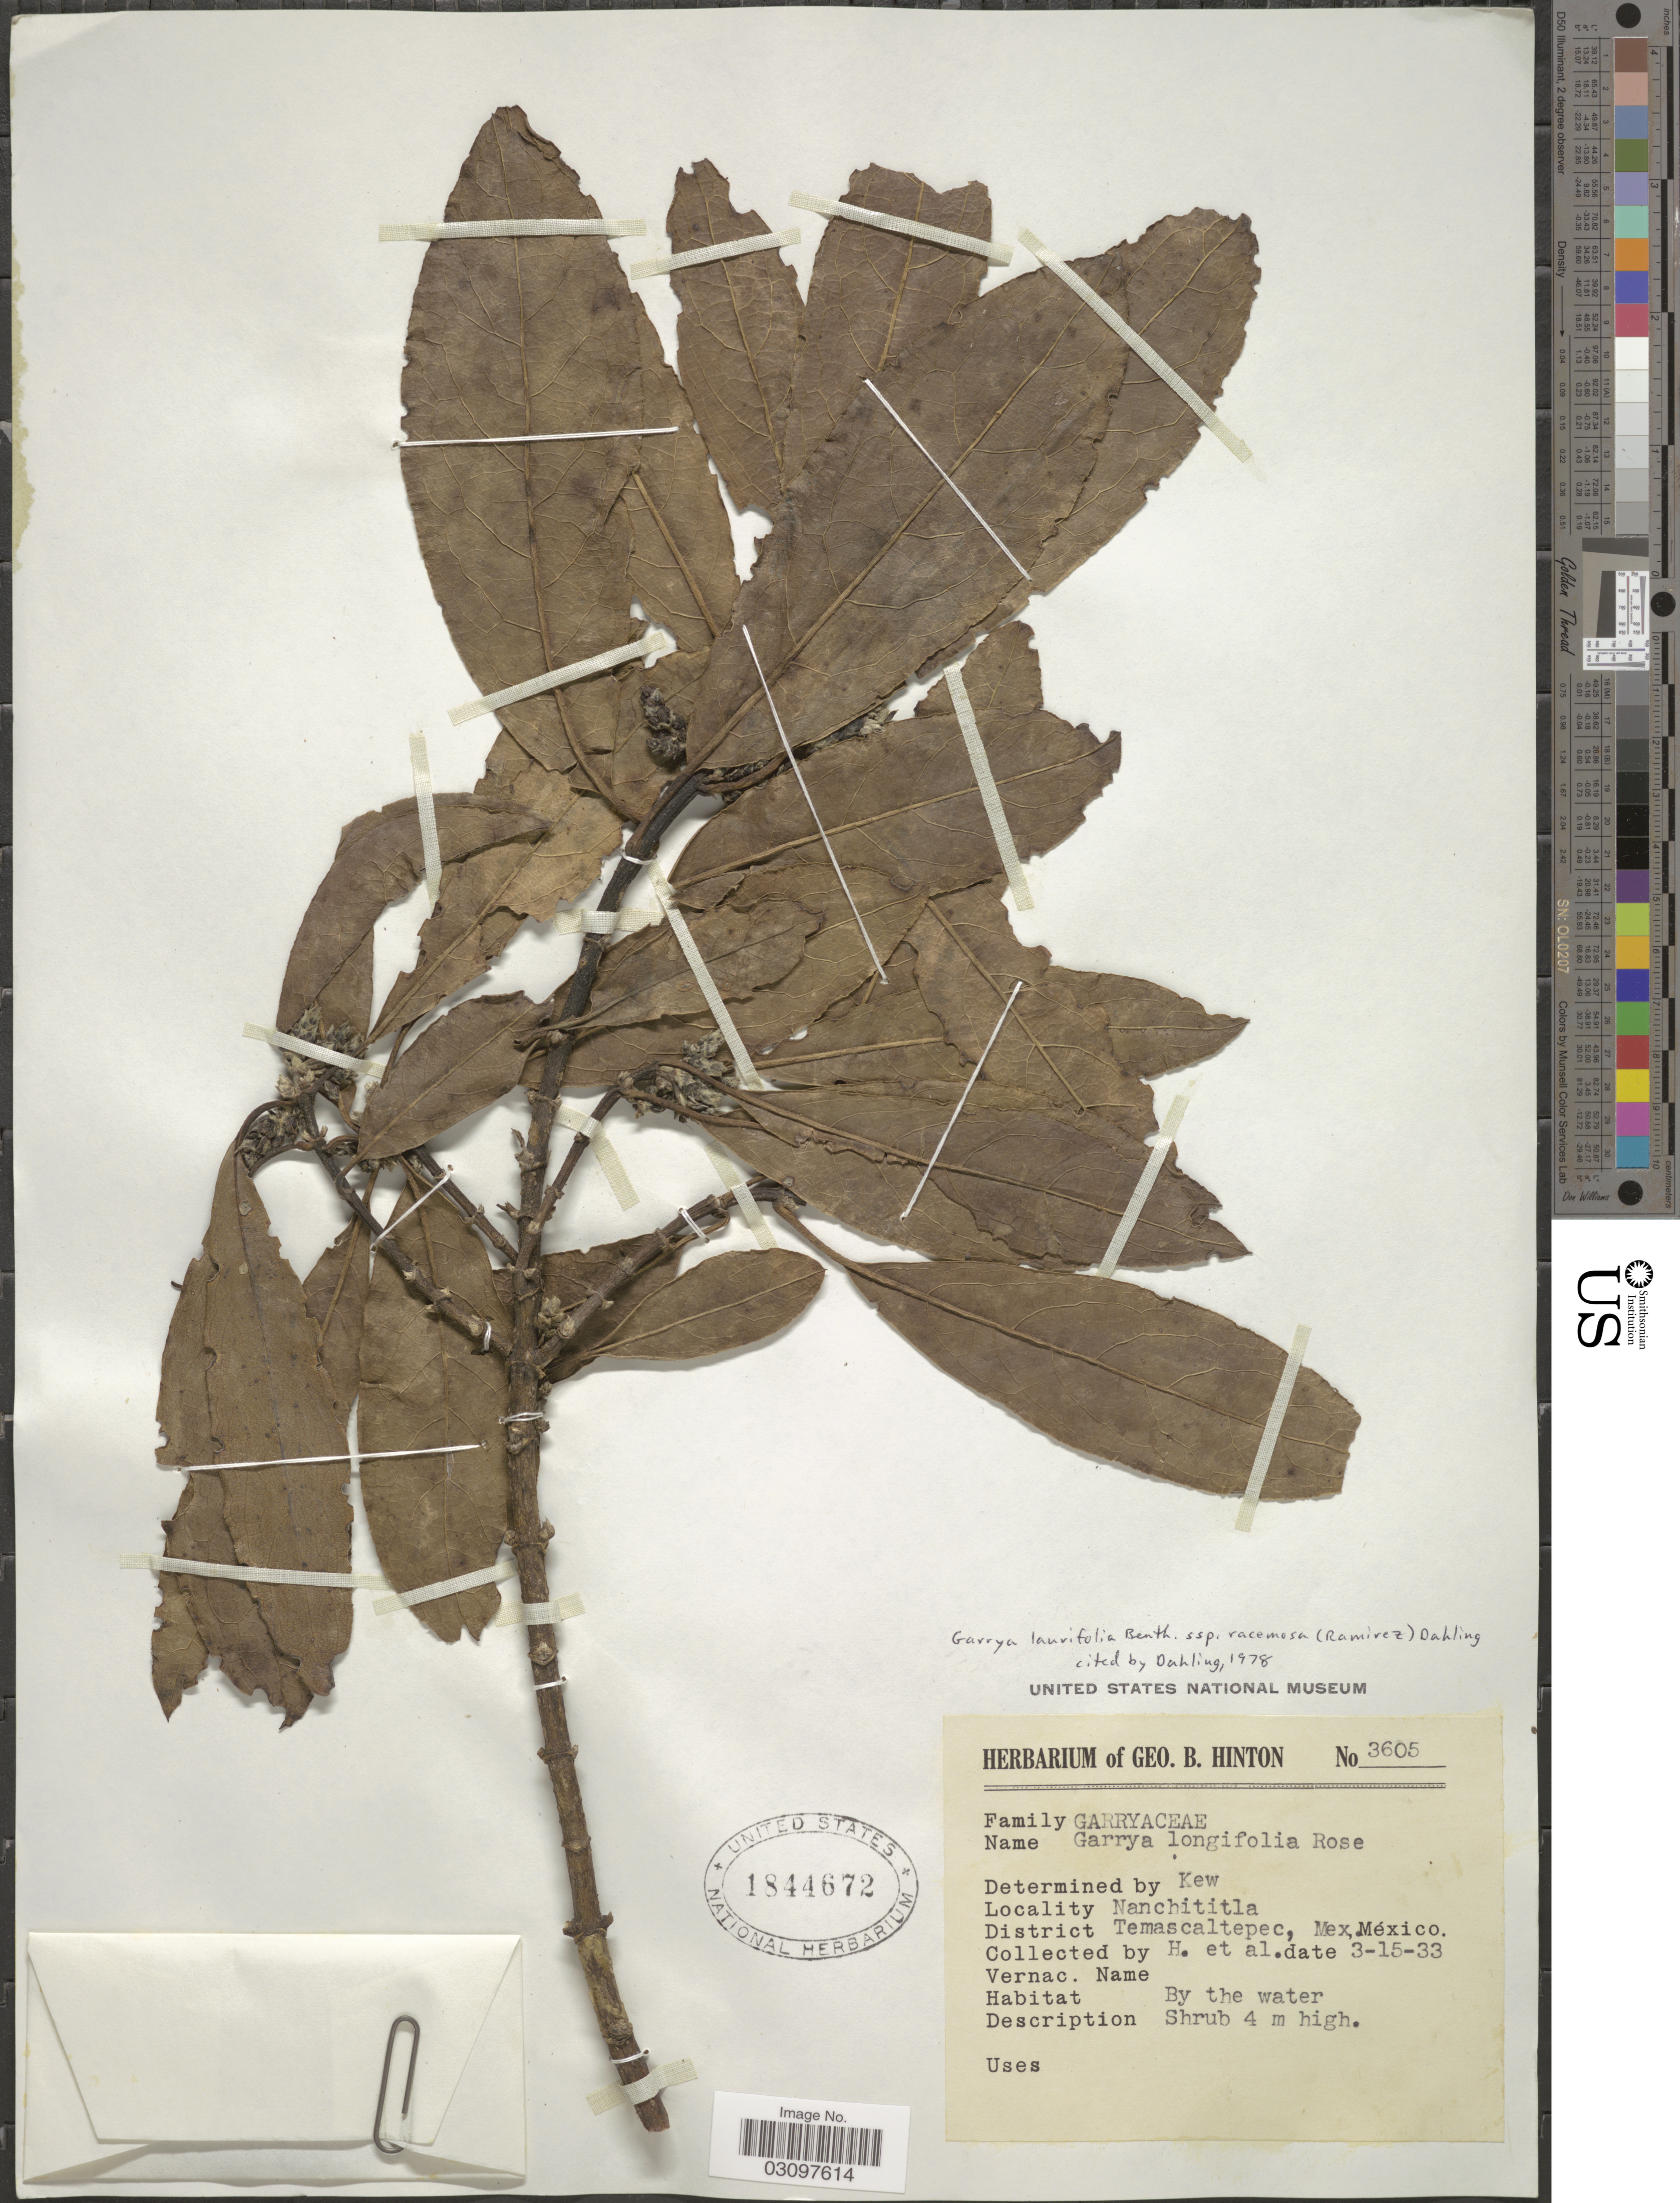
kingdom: Plantae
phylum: Tracheophyta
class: Magnoliopsida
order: Garryales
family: Garryaceae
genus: Garrya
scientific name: Garrya laurifolia subsp. racemosa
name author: (Ramírez) Dahling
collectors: G. B. Hinton & et al.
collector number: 3605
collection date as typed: Transcribed d/m/y: 15/3/33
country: Mexico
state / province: México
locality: Nanchititla, District Temascaltepec.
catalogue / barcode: US 1844672